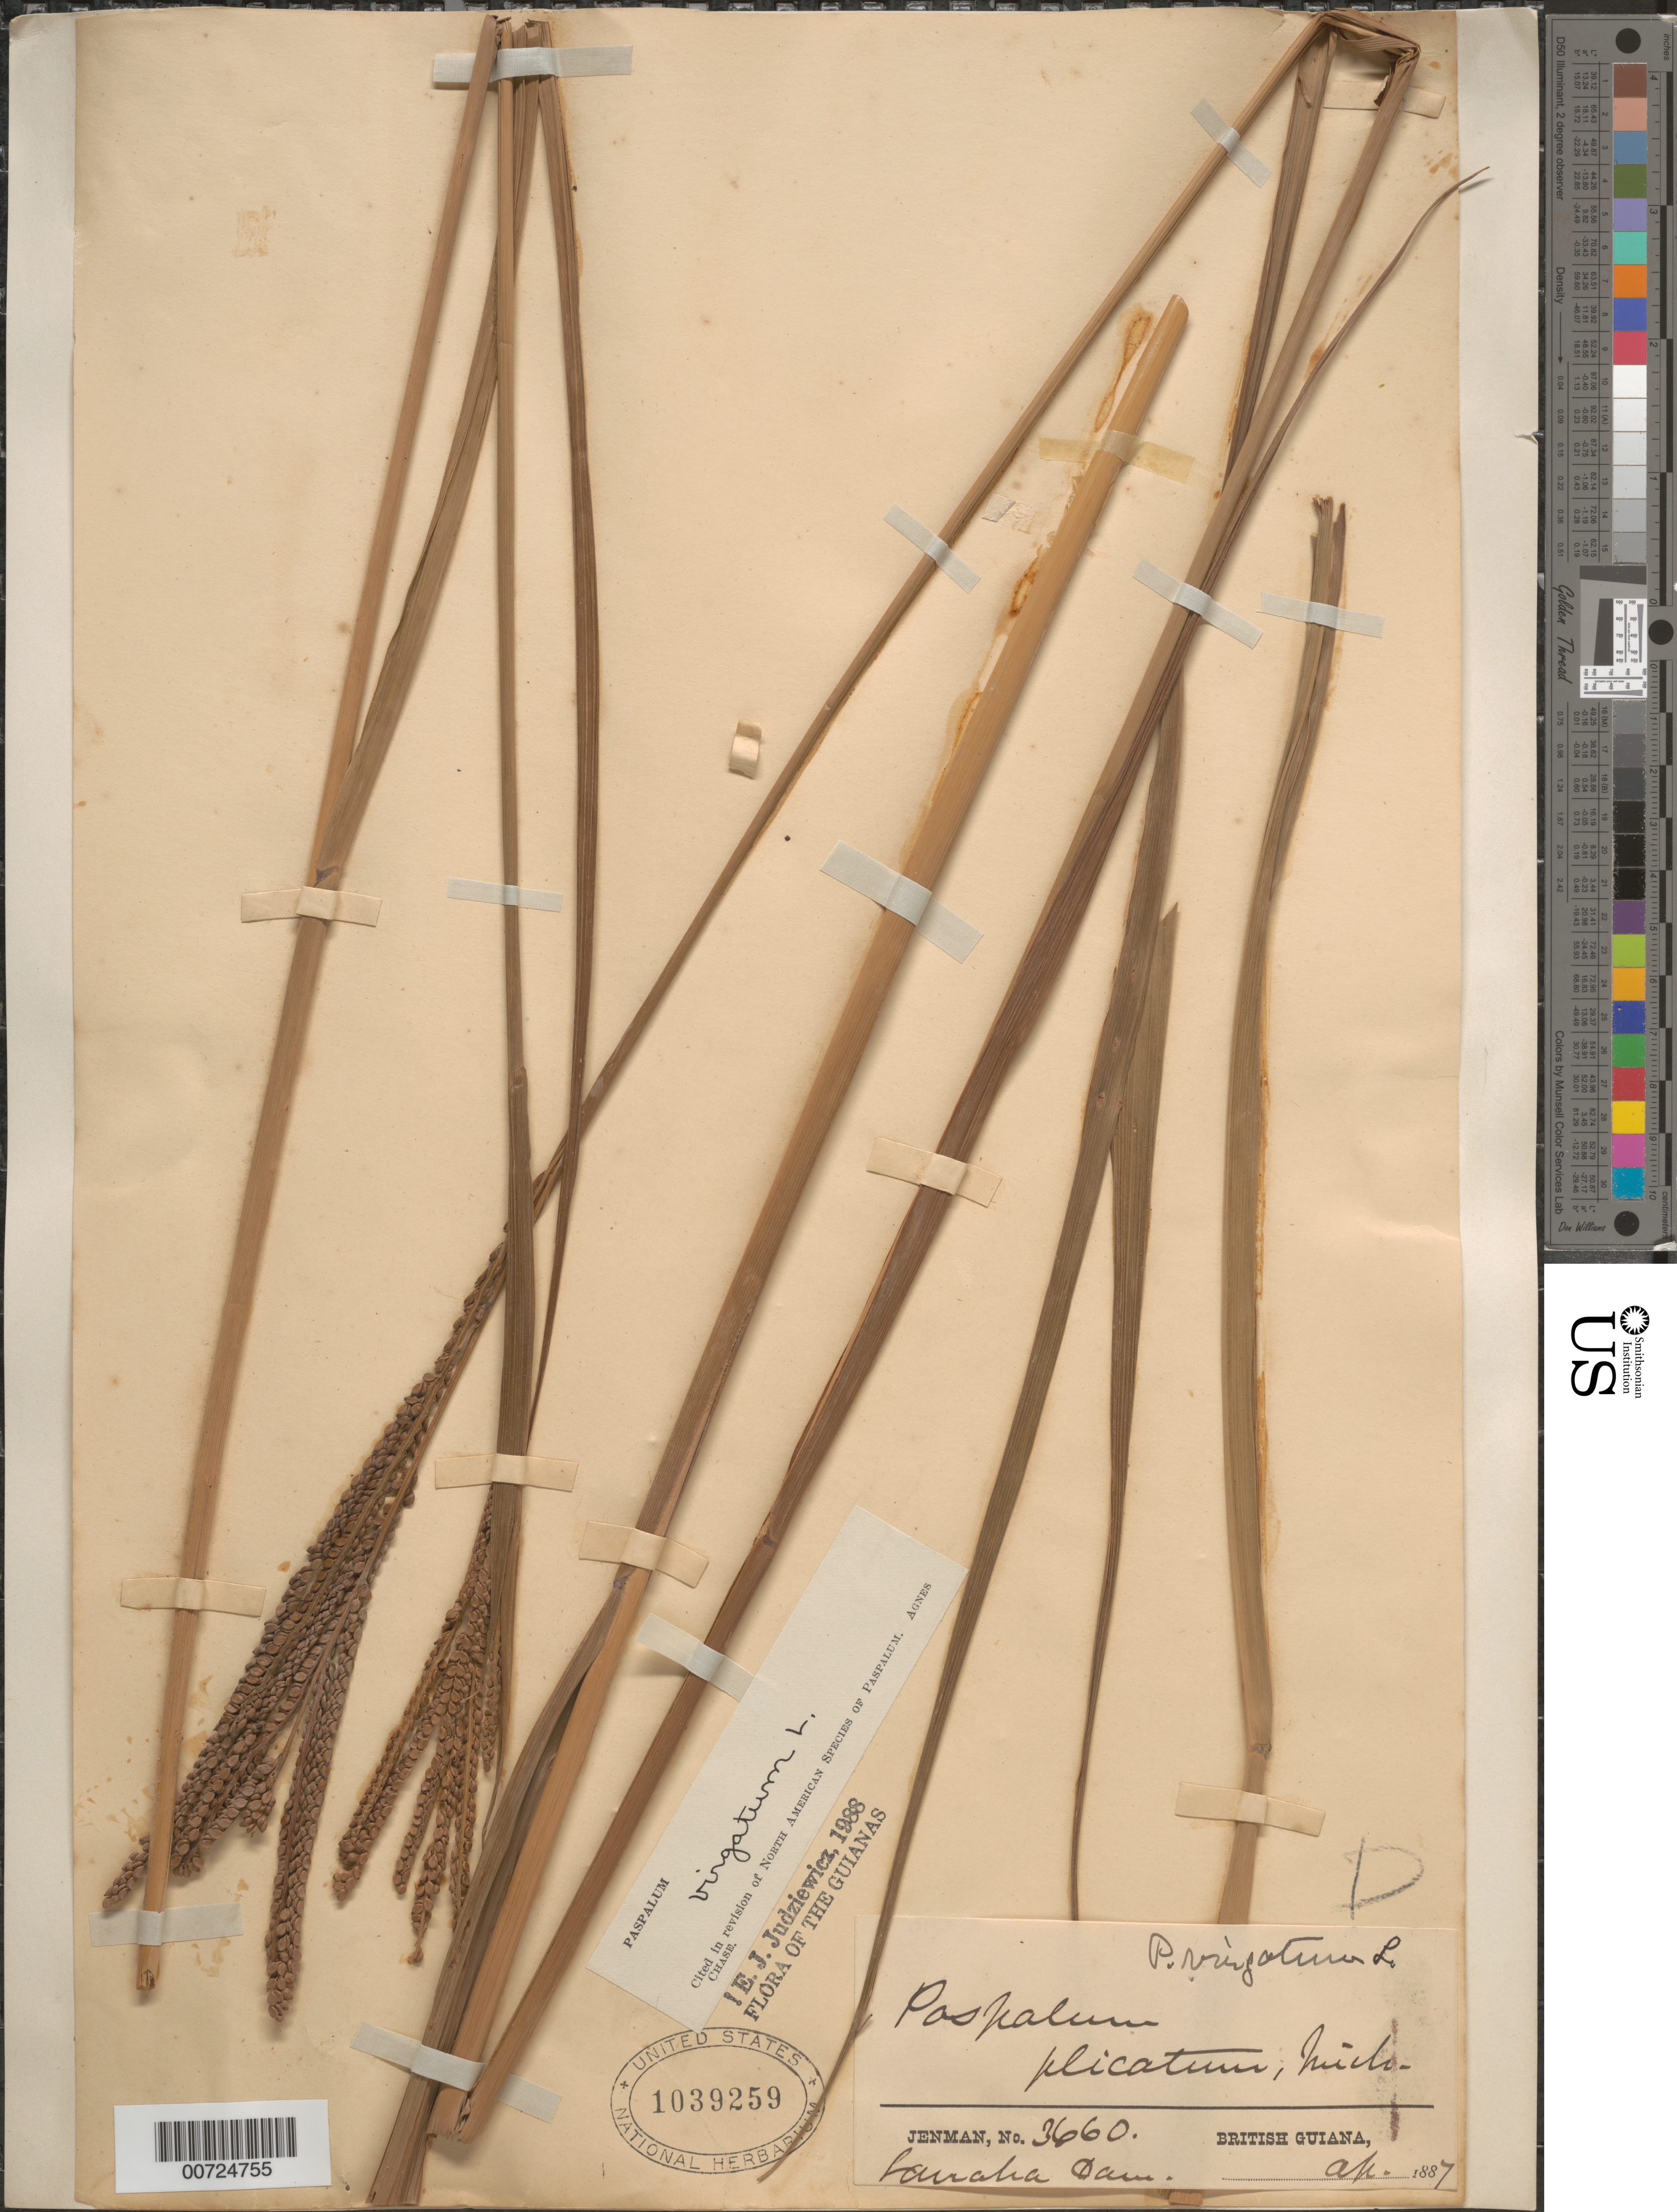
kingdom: Plantae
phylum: Tracheophyta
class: Liliopsida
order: Poales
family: Poaceae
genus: Paspalum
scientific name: Paspalum virgatum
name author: L.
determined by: Judziewicz, E. J.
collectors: G. S. Jenman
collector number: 3660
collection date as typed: April 1887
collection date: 1887-04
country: Guyana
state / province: Demerara-Mahaica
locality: Lamaha Dam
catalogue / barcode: US 1039259